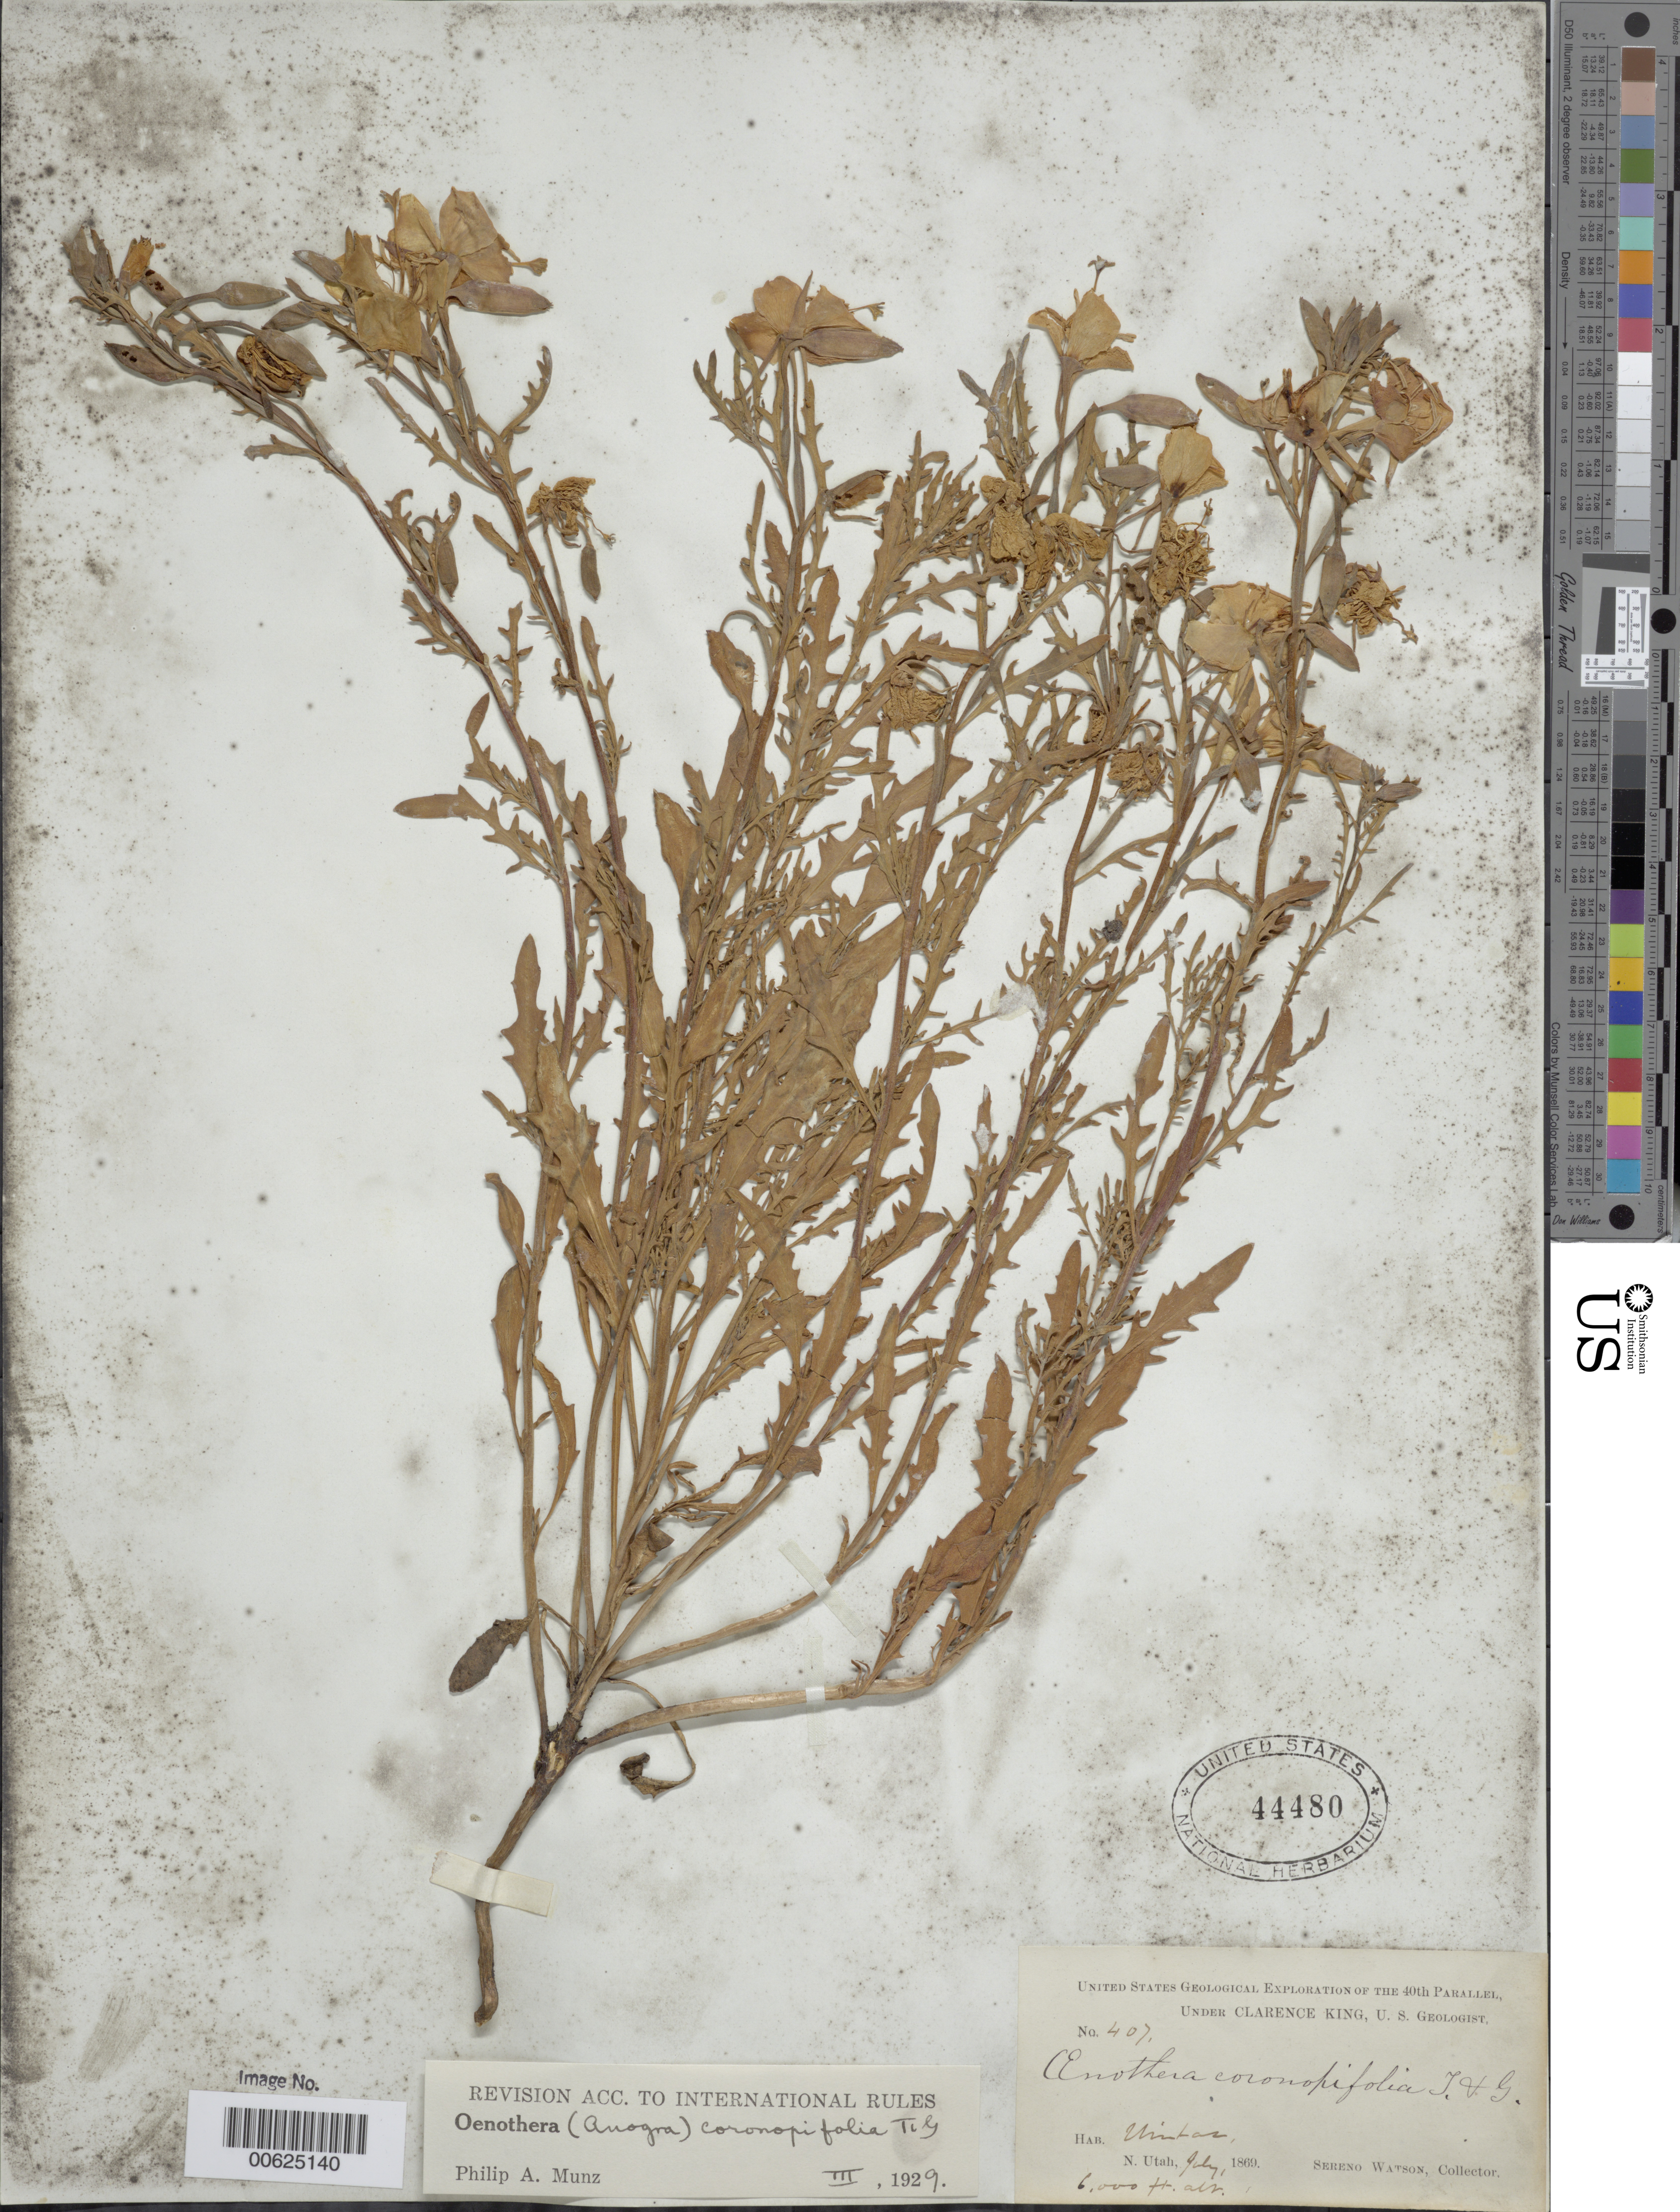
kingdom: Plantae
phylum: Tracheophyta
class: Magnoliopsida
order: Myrtales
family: Onagraceae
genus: Oenothera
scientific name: Oenothera coronopifolia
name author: Torr. & A. Gray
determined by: Munz, Philip A.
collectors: S. Watson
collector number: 407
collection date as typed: Jul 1869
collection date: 1869-07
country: United States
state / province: Utah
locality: Uintas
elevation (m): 1829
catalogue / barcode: US 44480